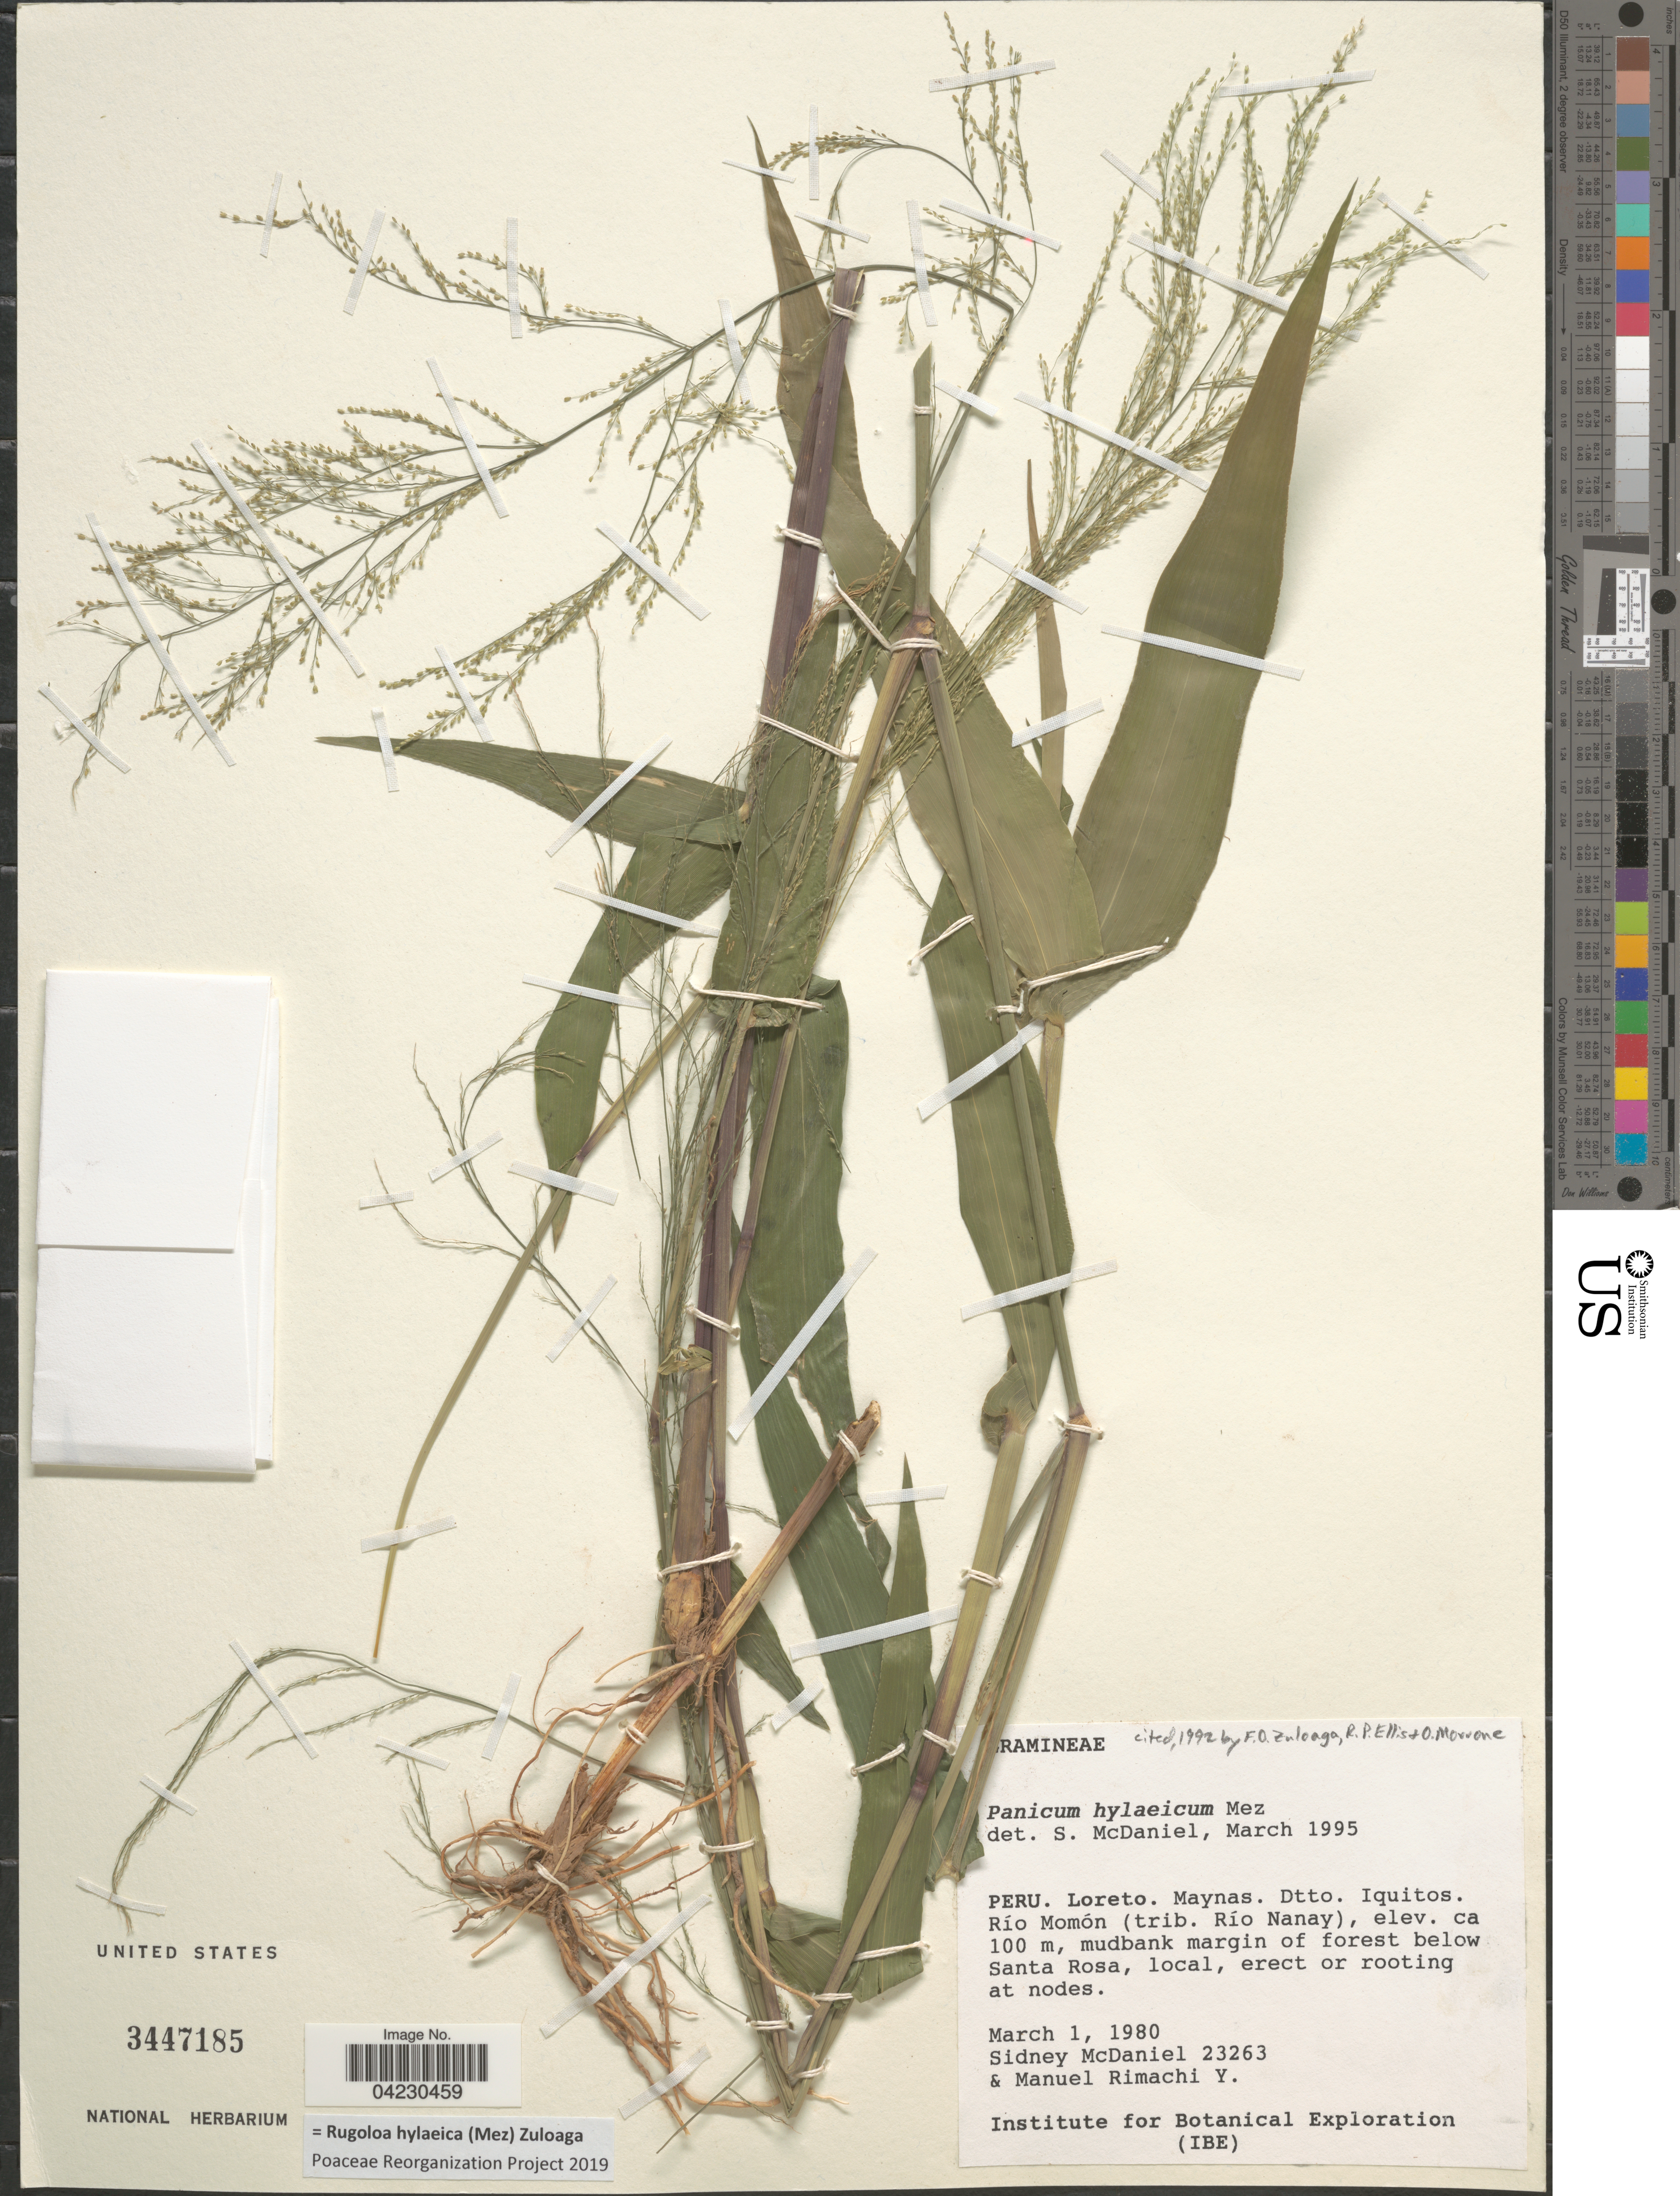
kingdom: Plantae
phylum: Tracheophyta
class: Liliopsida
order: Poales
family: Poaceae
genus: Rugoloa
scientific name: Rugoloa hylaeica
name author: (Mez) Zuloaga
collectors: S. McDaniel & M. Rimachi Y.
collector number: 23263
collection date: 1980-03-01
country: Peru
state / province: Loreto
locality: Maynas. Dtto. Iquitos. Río Momón (trib. Río Nanay). Mudbank margin of forest below Santa Rosa.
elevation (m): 100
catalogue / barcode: US 3447185